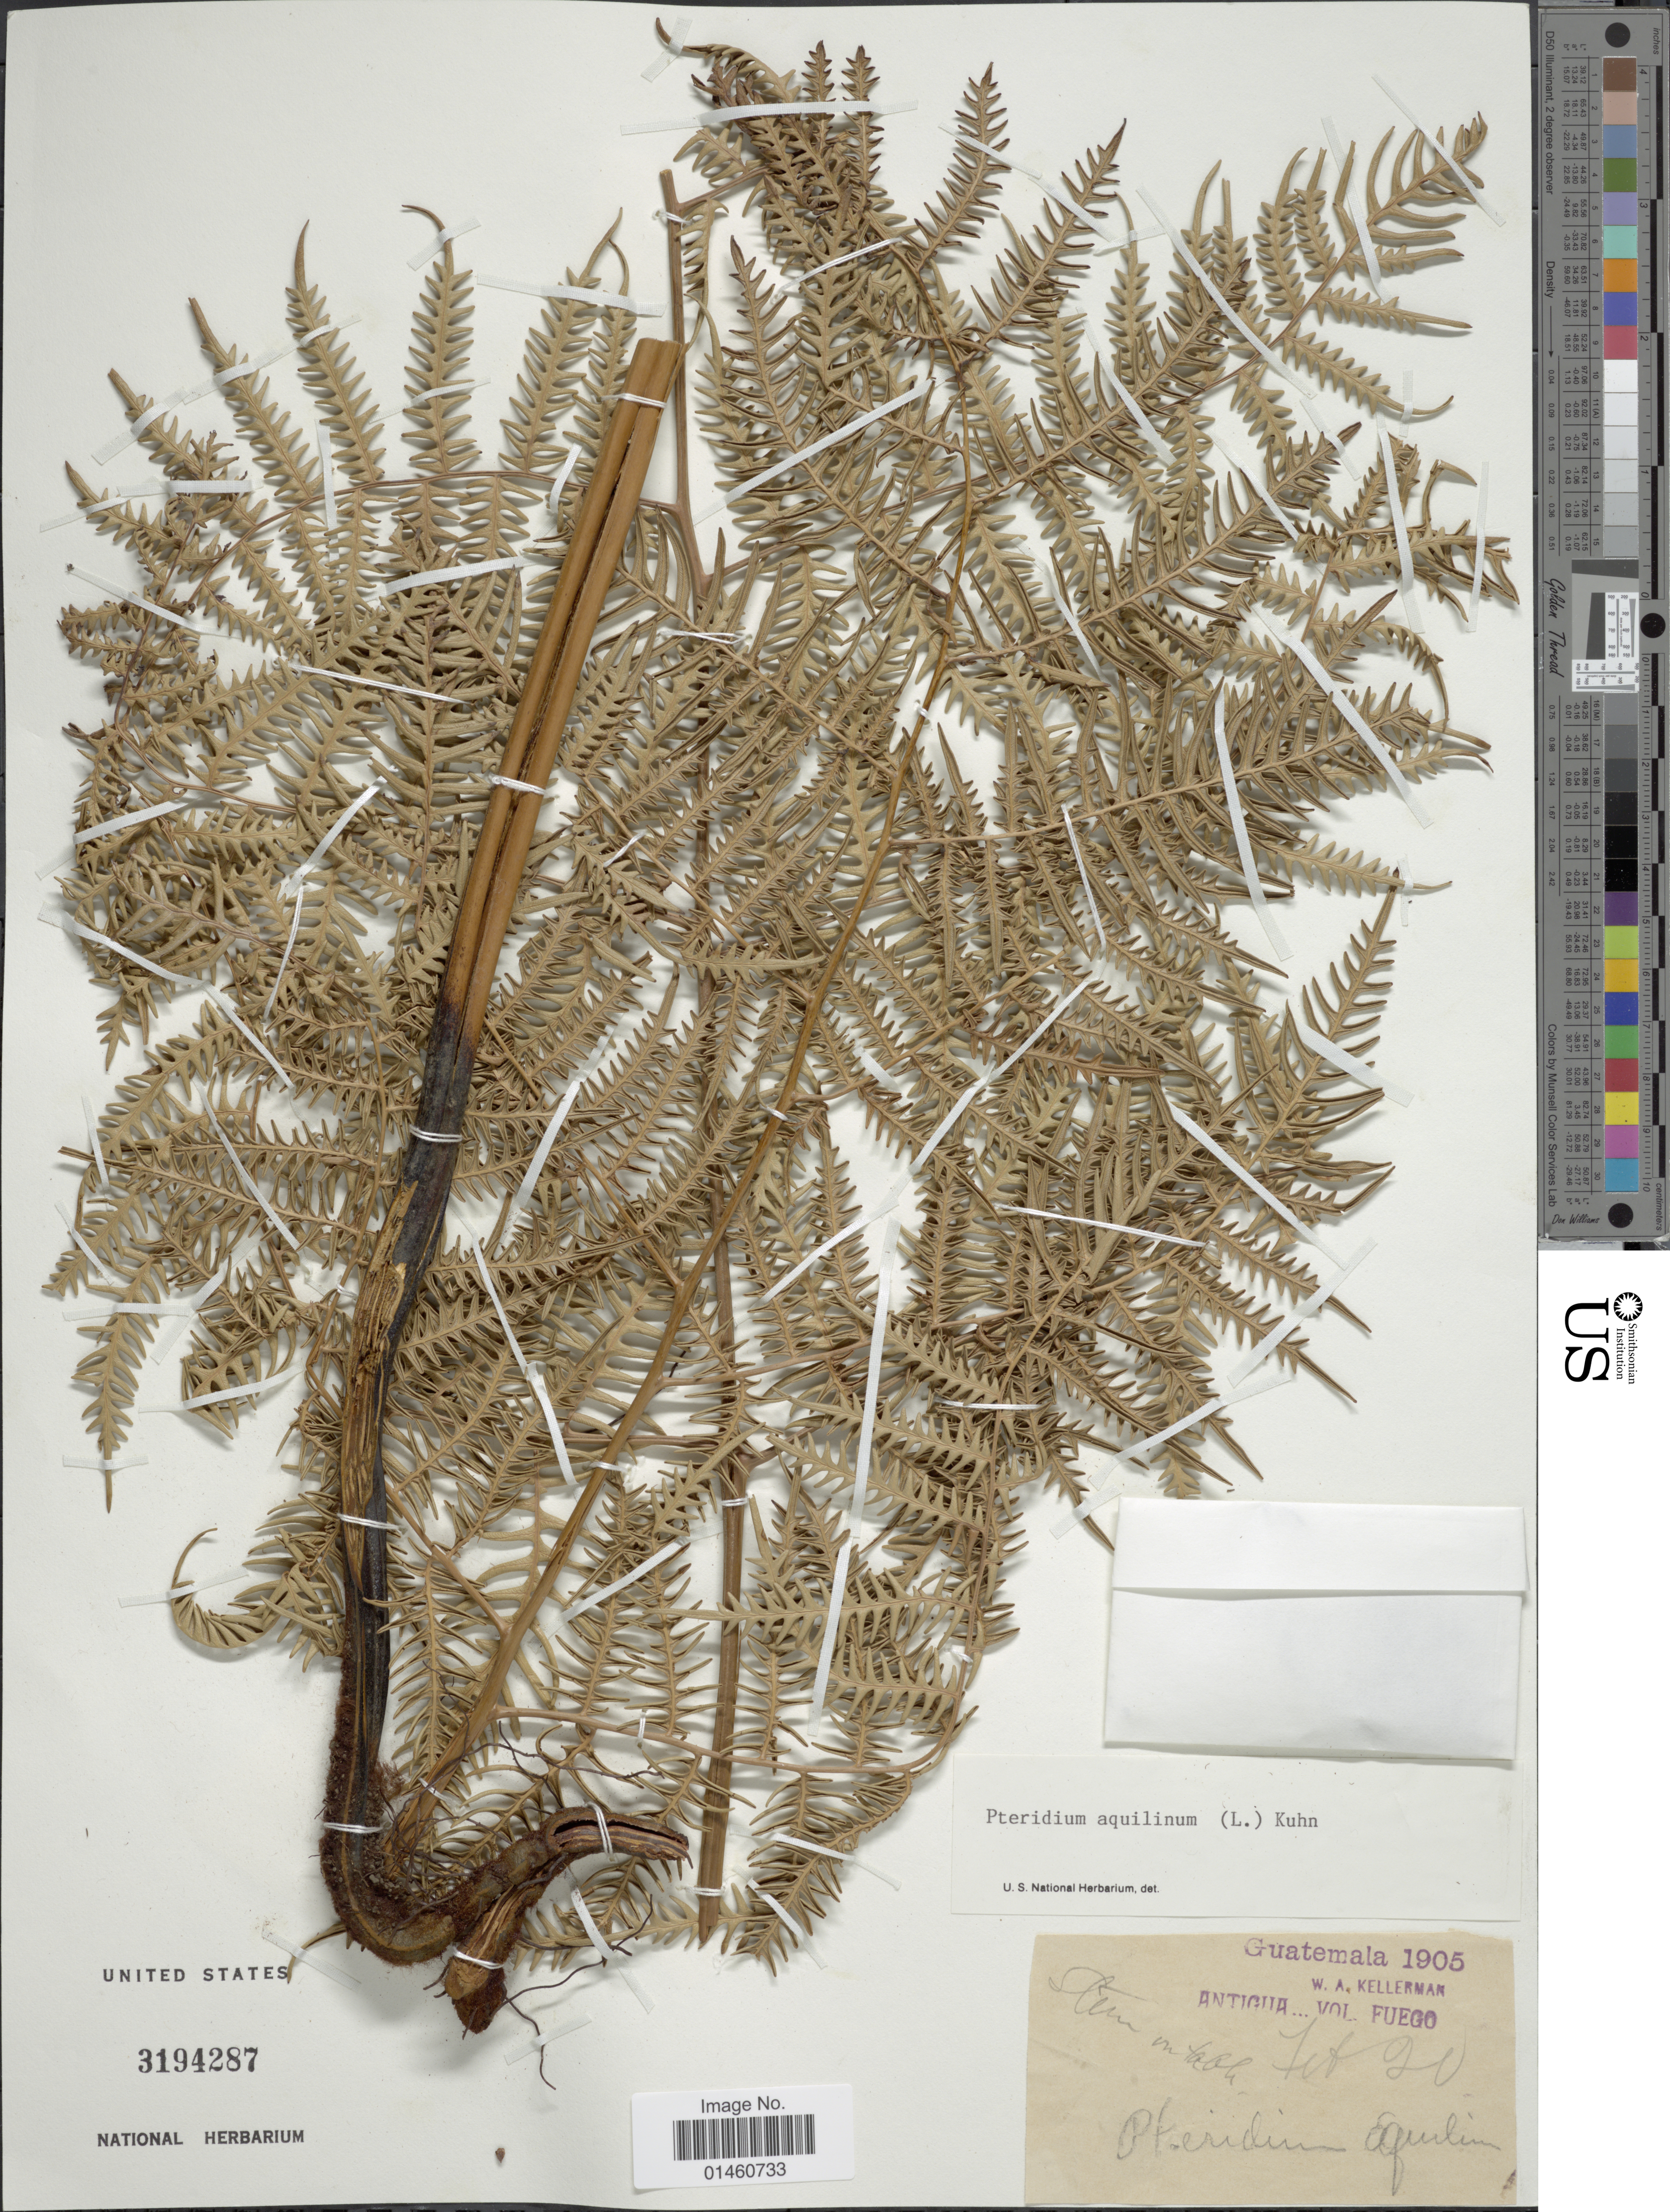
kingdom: Plantae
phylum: Tracheophyta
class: Polypodiopsida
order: Polypodiales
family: Dennstaedtiaceae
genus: Pteridium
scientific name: Pteridium aquilinum var. arachnoideum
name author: (Kaulf.) Herter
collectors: W. Kellerman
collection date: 1905-02-21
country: Guatemala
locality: Antigua...Vol. Fuego.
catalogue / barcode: US 3194287